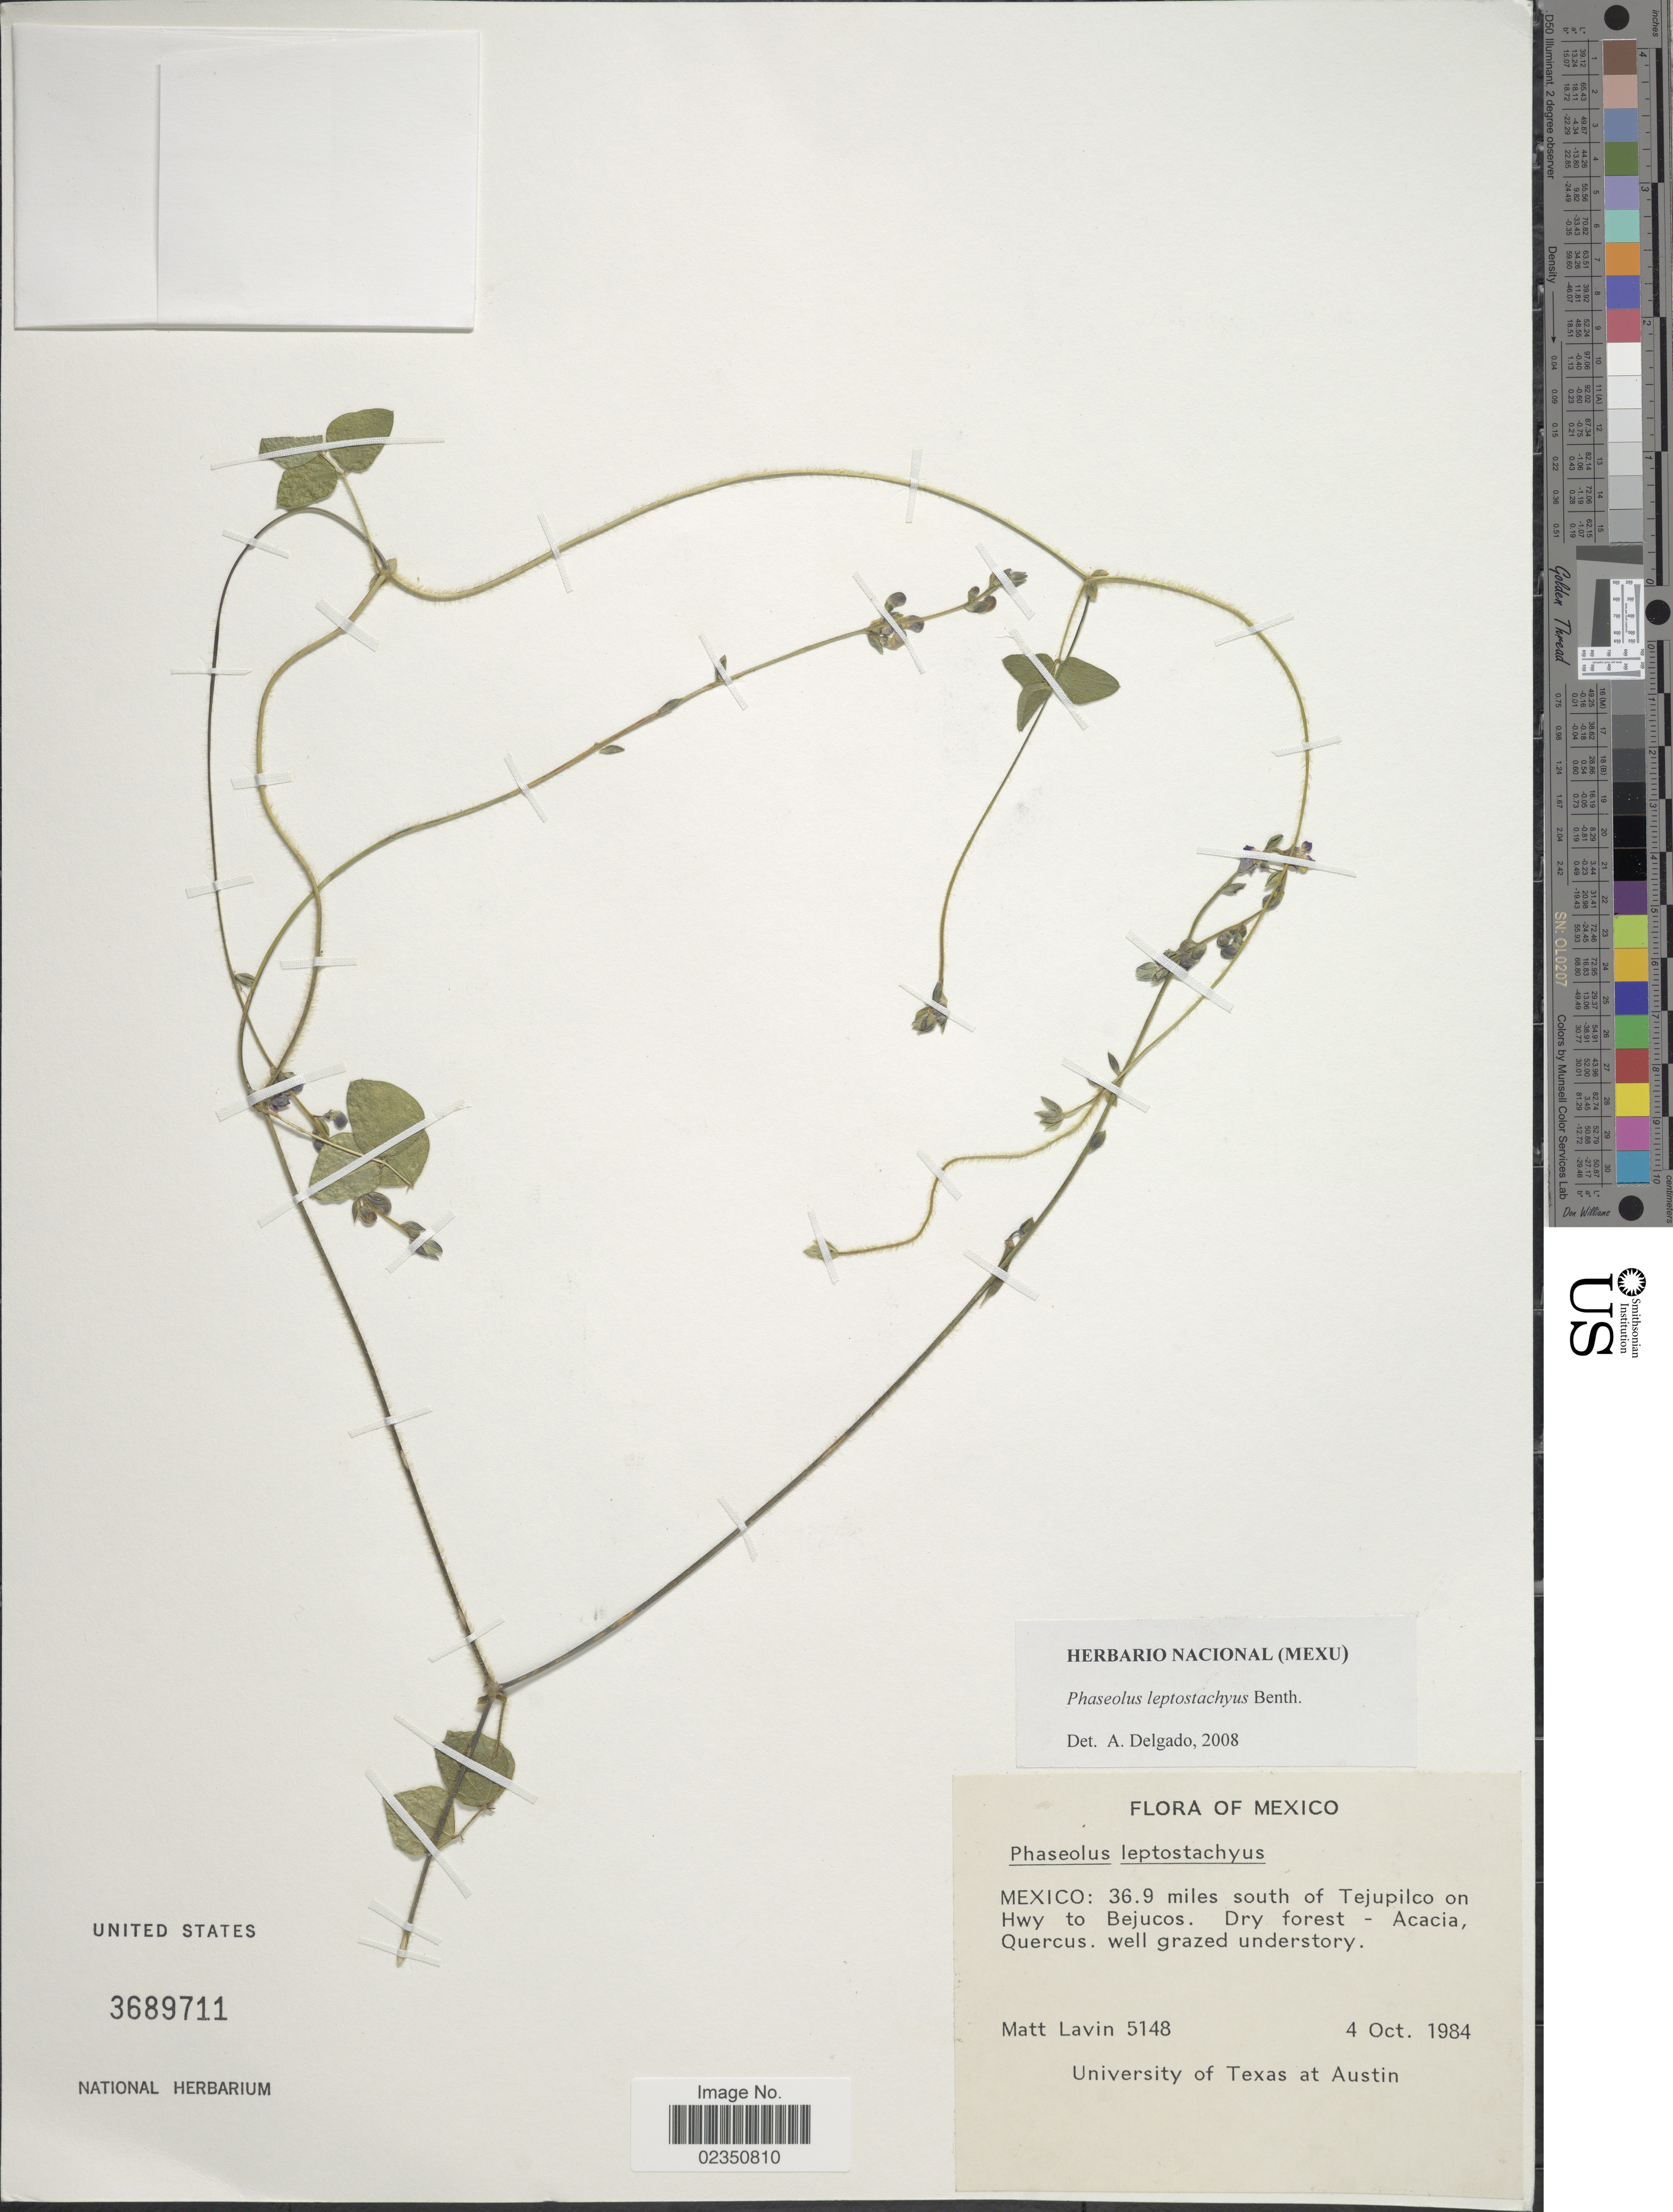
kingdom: Plantae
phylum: Tracheophyta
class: Magnoliopsida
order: Fabales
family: Fabaceae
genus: Phaseolus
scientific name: Phaseolus leptostachyus var. leptostachyus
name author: Benth.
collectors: M. Lavin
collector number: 5148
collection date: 1984-10-04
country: Mexico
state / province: México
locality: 36.9 miles south of Tejupilco on Hwy to Bejucos, dry forest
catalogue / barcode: US 3689711